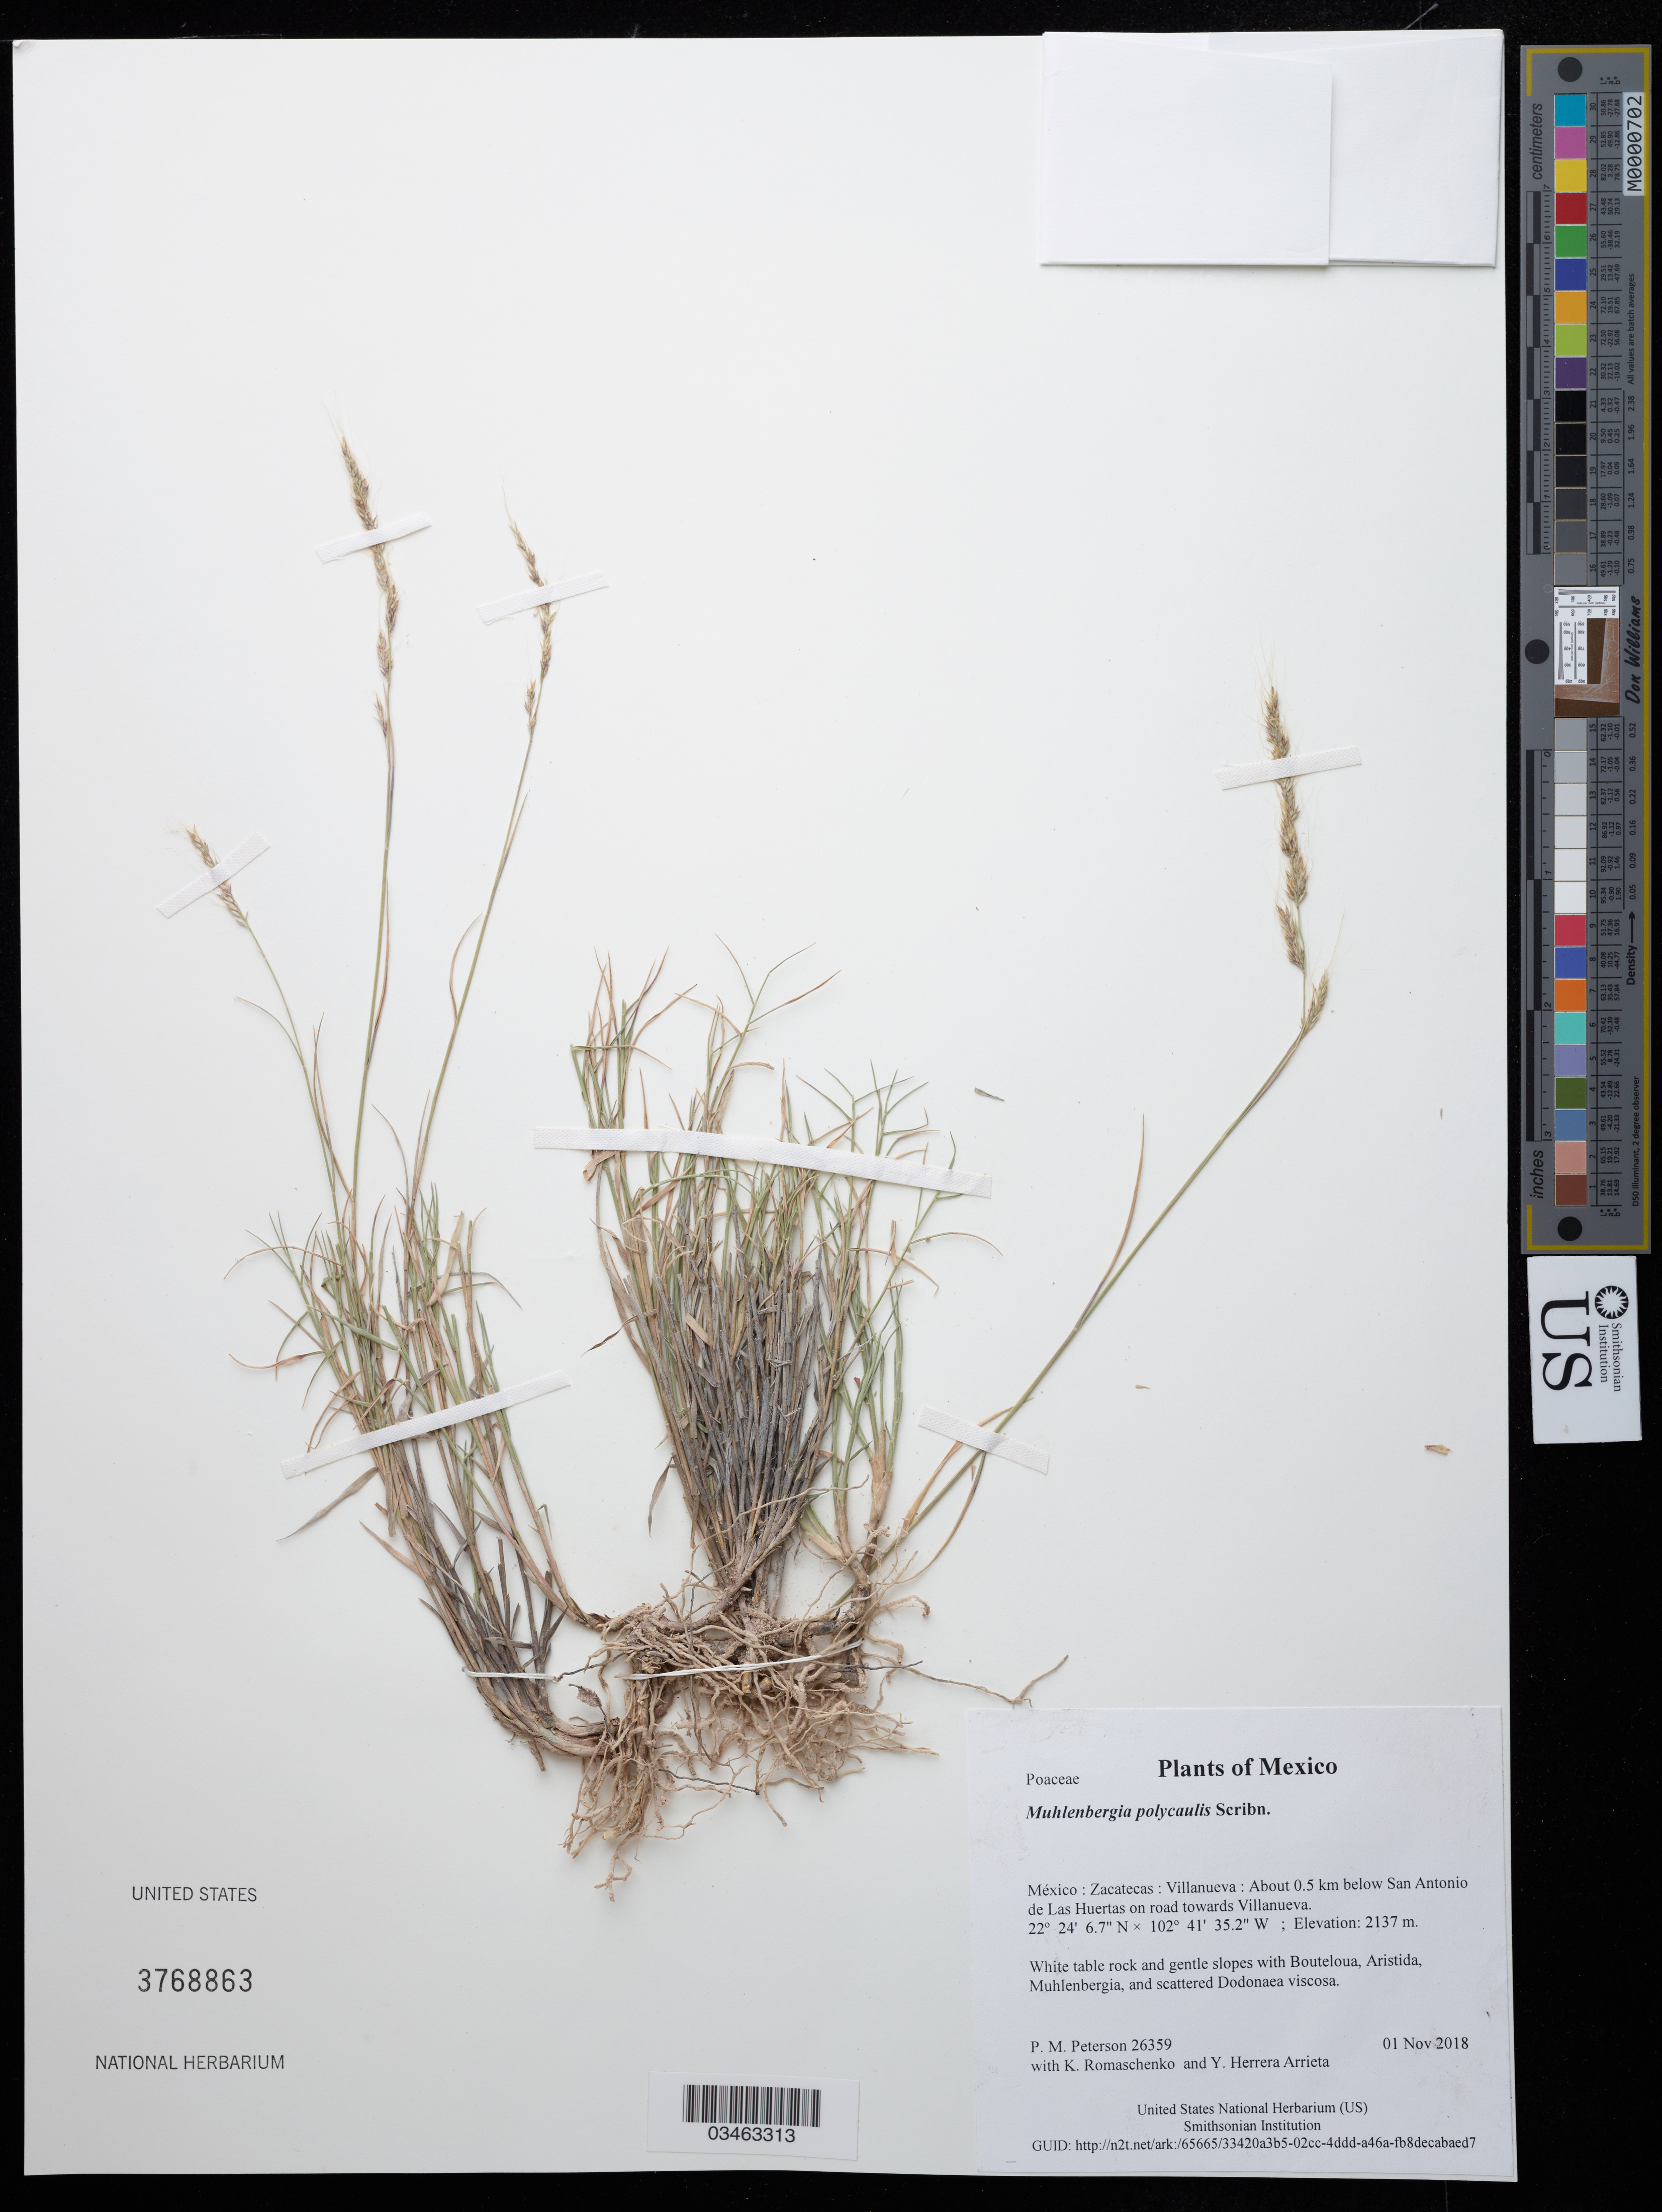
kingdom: Plantae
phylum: Tracheophyta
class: Liliopsida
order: Poales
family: Poaceae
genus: Muhlenbergia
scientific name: Muhlenbergia polycaulis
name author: Scribn.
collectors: P. M. Peterson, K. Romaschenko & Y. Herrera Arrieta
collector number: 26359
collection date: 2018-11-01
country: México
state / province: Zacatecas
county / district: Villanueva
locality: About 0.5 km below San Antonio de Las Huertas on road towards Villanueva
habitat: White table rock and gentle slopes with Bouteloua, Aristida, Muhlenbergia, and scattered Dodonaea viscosa.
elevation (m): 2137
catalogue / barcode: US 3768863